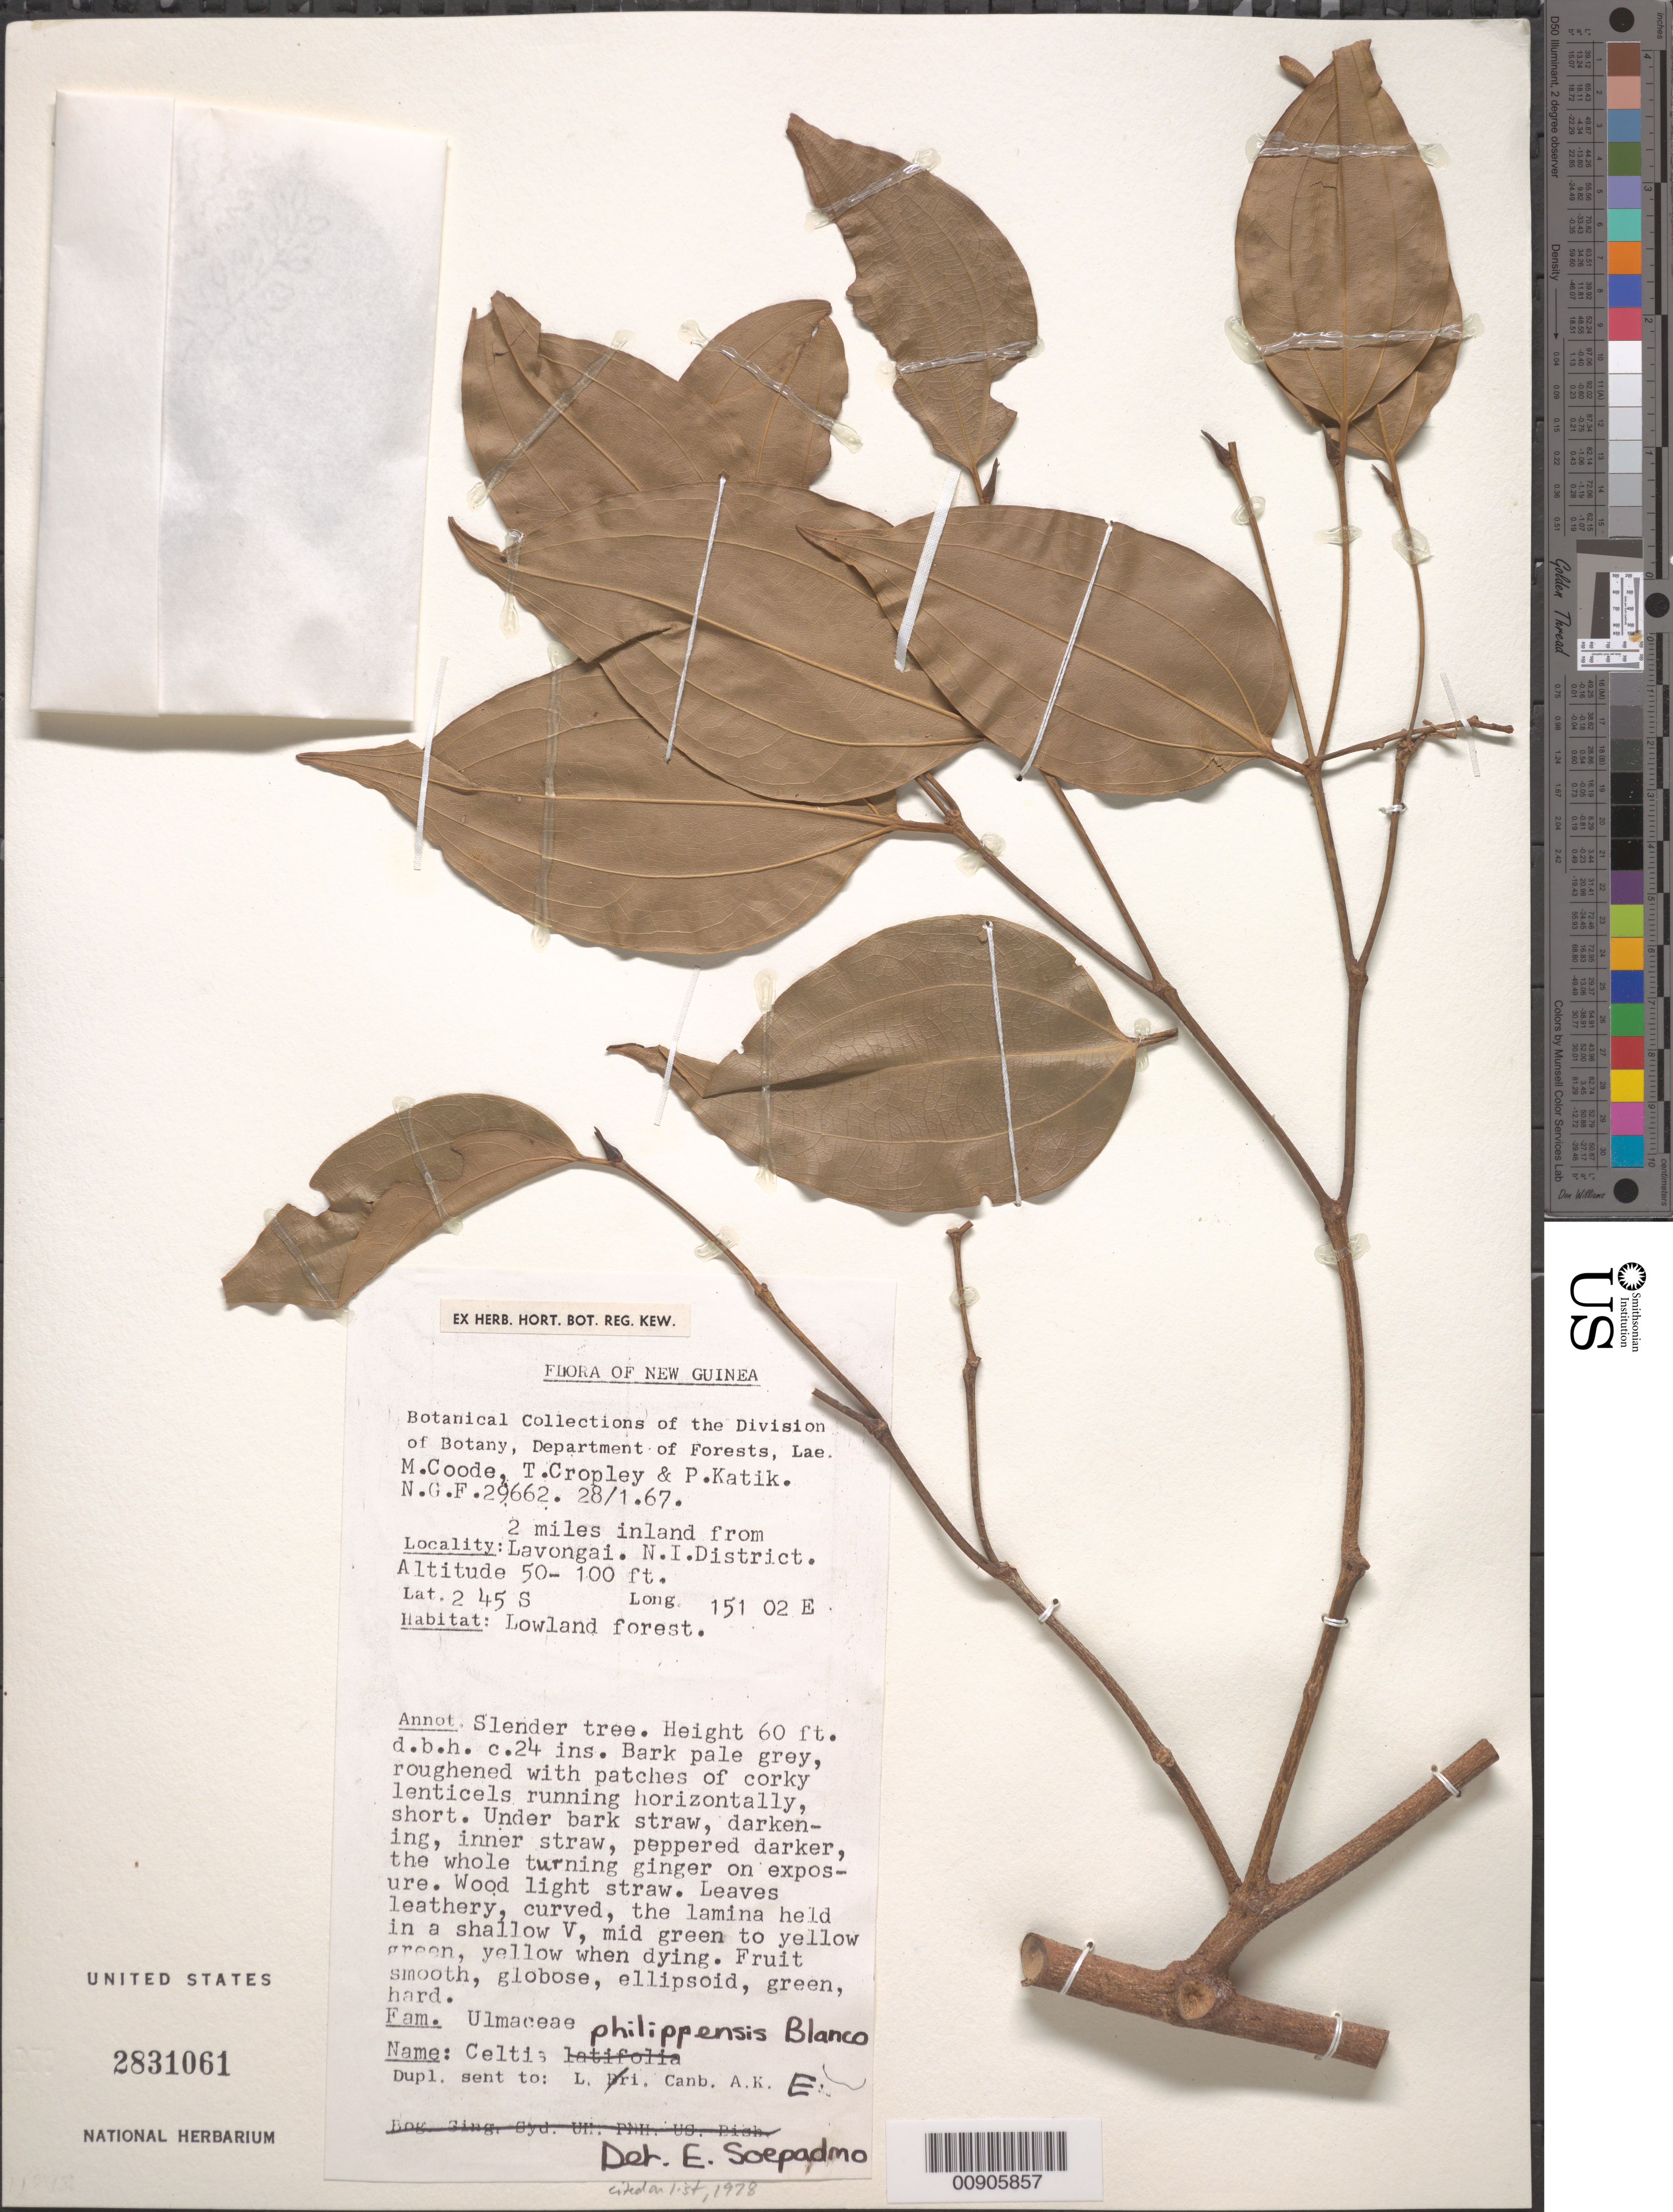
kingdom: Plantae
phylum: Tracheophyta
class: Magnoliopsida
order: Rosales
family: Cannabaceae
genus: Celtis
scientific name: Celtis philippensis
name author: Blanco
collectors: M. J. E. Coode, T. Cropley & P. Katik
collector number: NGF 29662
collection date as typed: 28 Jan 1967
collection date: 1967-01-28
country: Papua New Guinea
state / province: New Ireland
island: Lavongai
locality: Lovongai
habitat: lowland forest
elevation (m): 15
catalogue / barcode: US 2831061